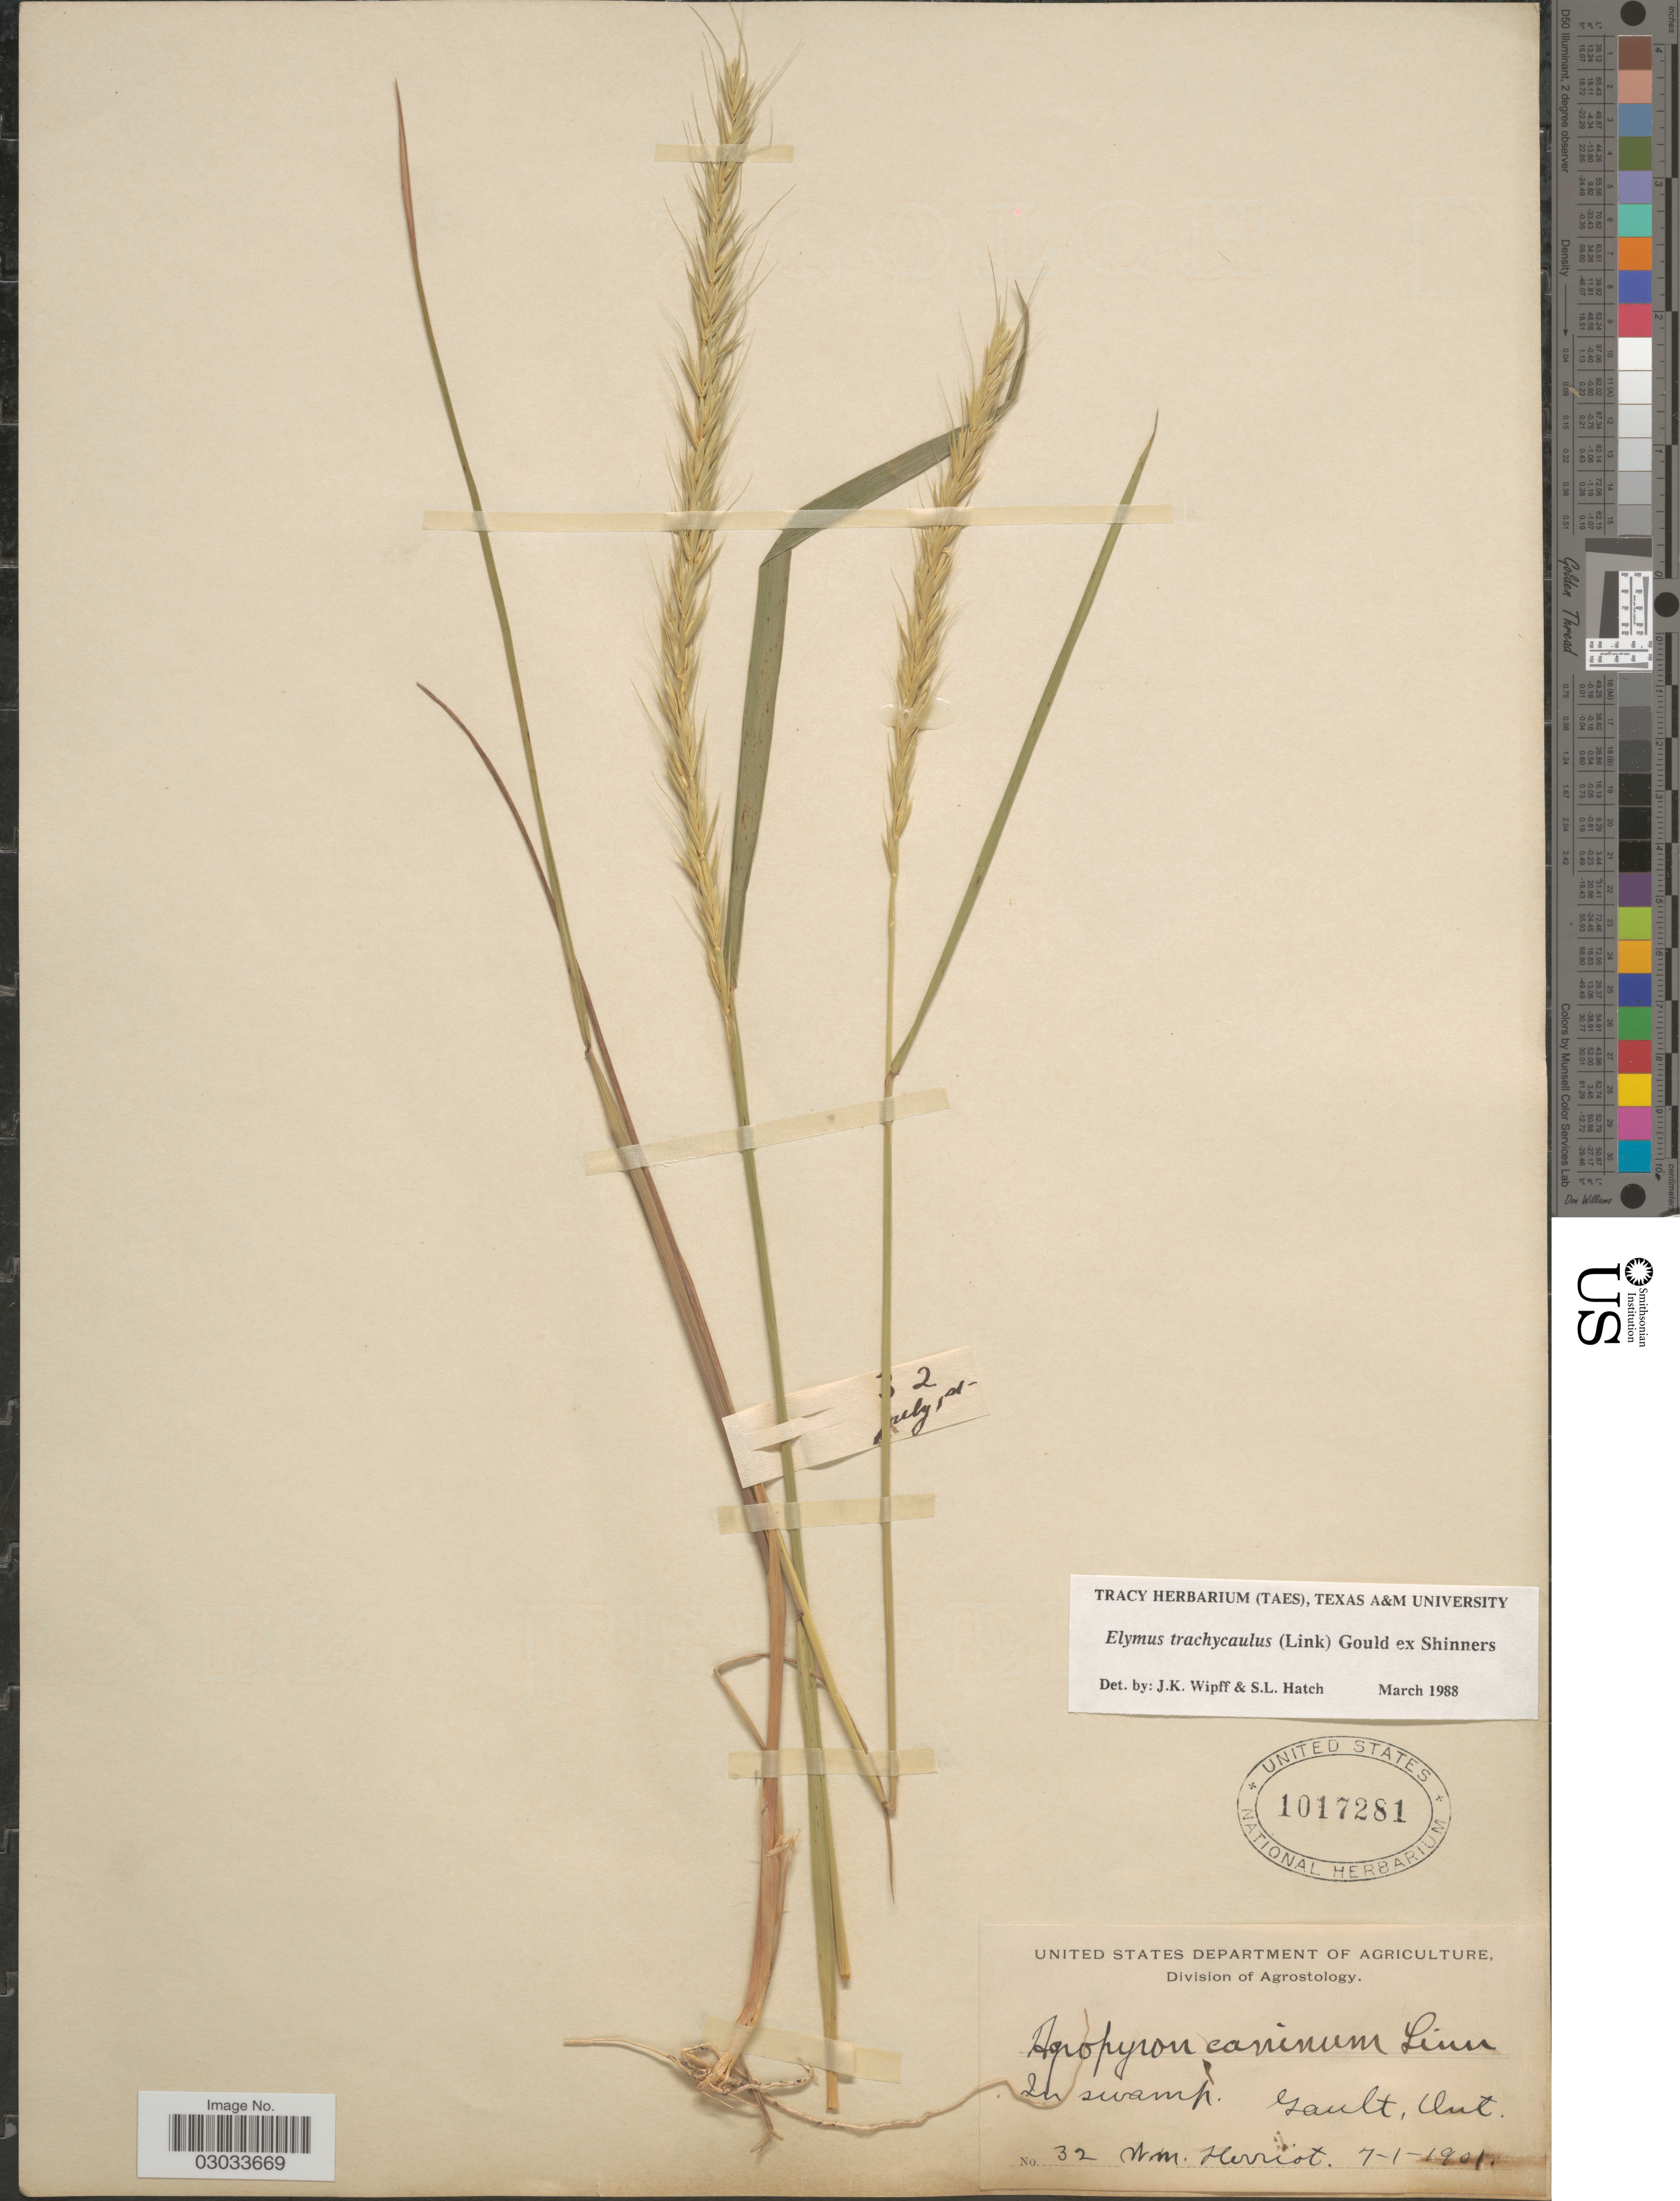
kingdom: Plantae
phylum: Tracheophyta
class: Liliopsida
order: Poales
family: Poaceae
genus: Elymus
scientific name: Elymus trachycaulus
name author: (Link) Gould ex Shinners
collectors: W. Herriot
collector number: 32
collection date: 1901-01-07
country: Canada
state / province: Ontario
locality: Gault.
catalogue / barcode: US 1017281